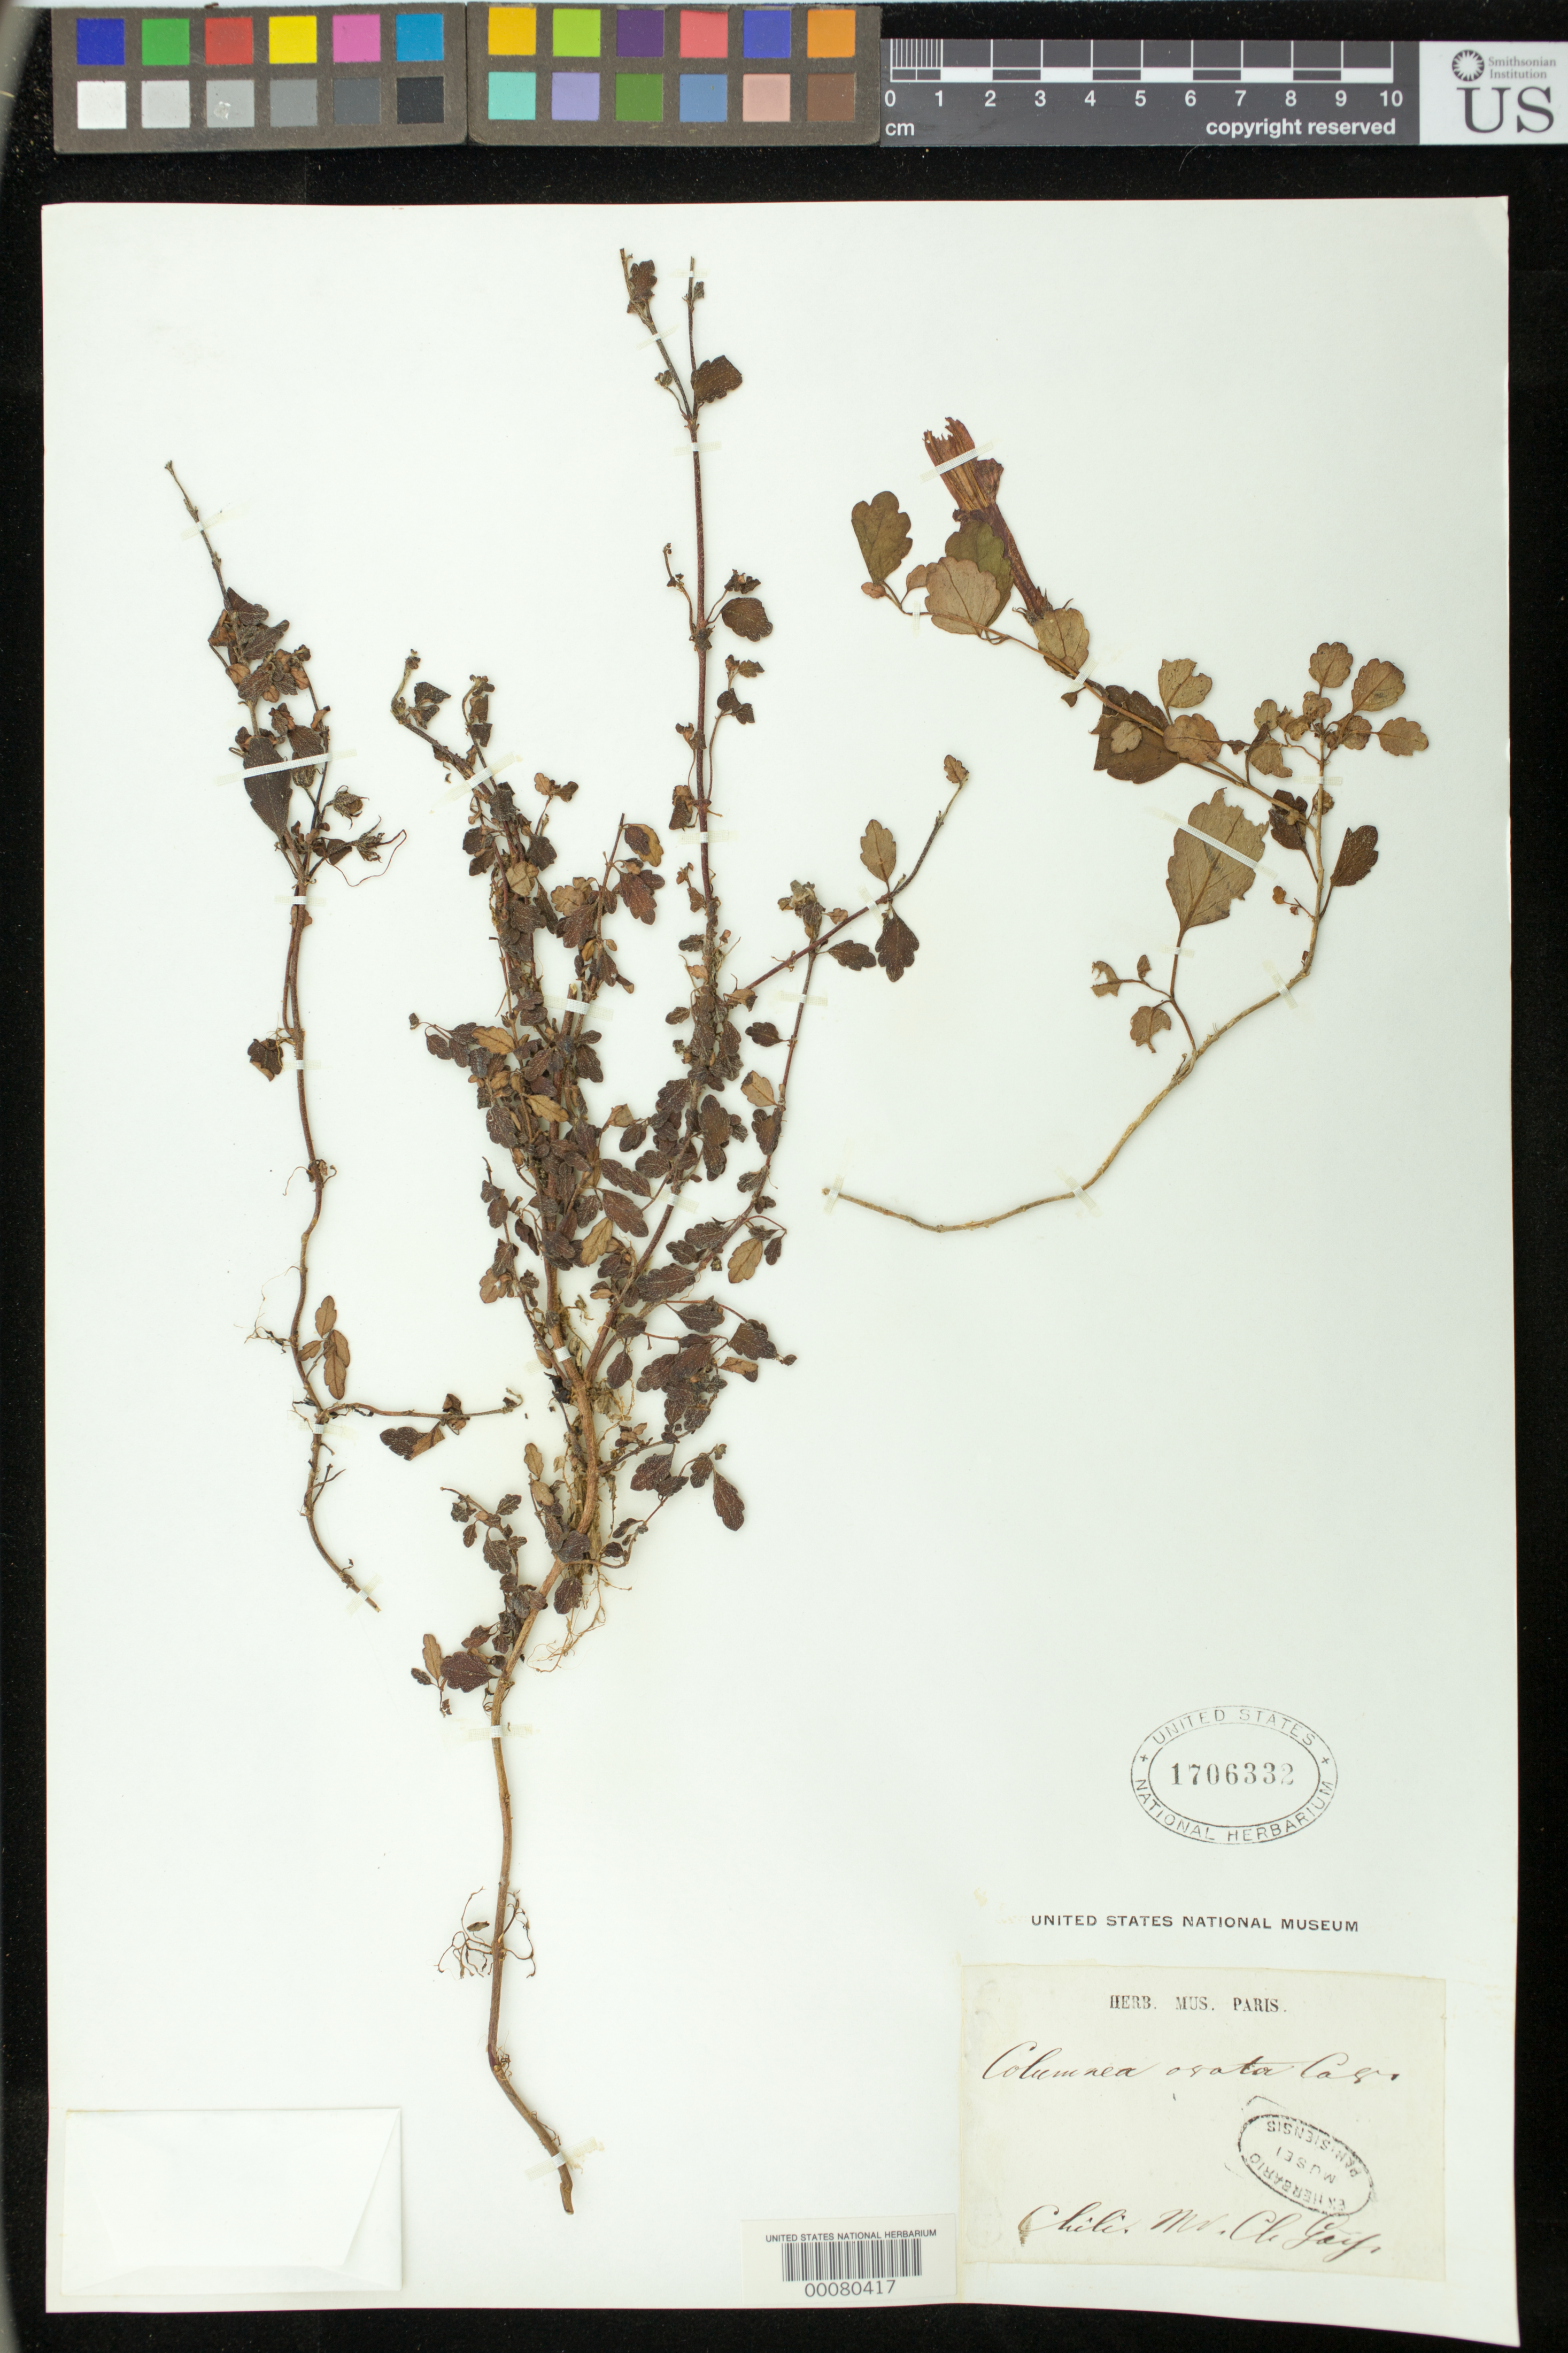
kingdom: Plantae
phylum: Tracheophyta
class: Magnoliopsida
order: Lamiales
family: Gesneriaceae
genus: Asteranthera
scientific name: Asteranthera ovata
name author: (Cav.) Hanst.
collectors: C. Gay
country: Chile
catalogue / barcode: US 1706332